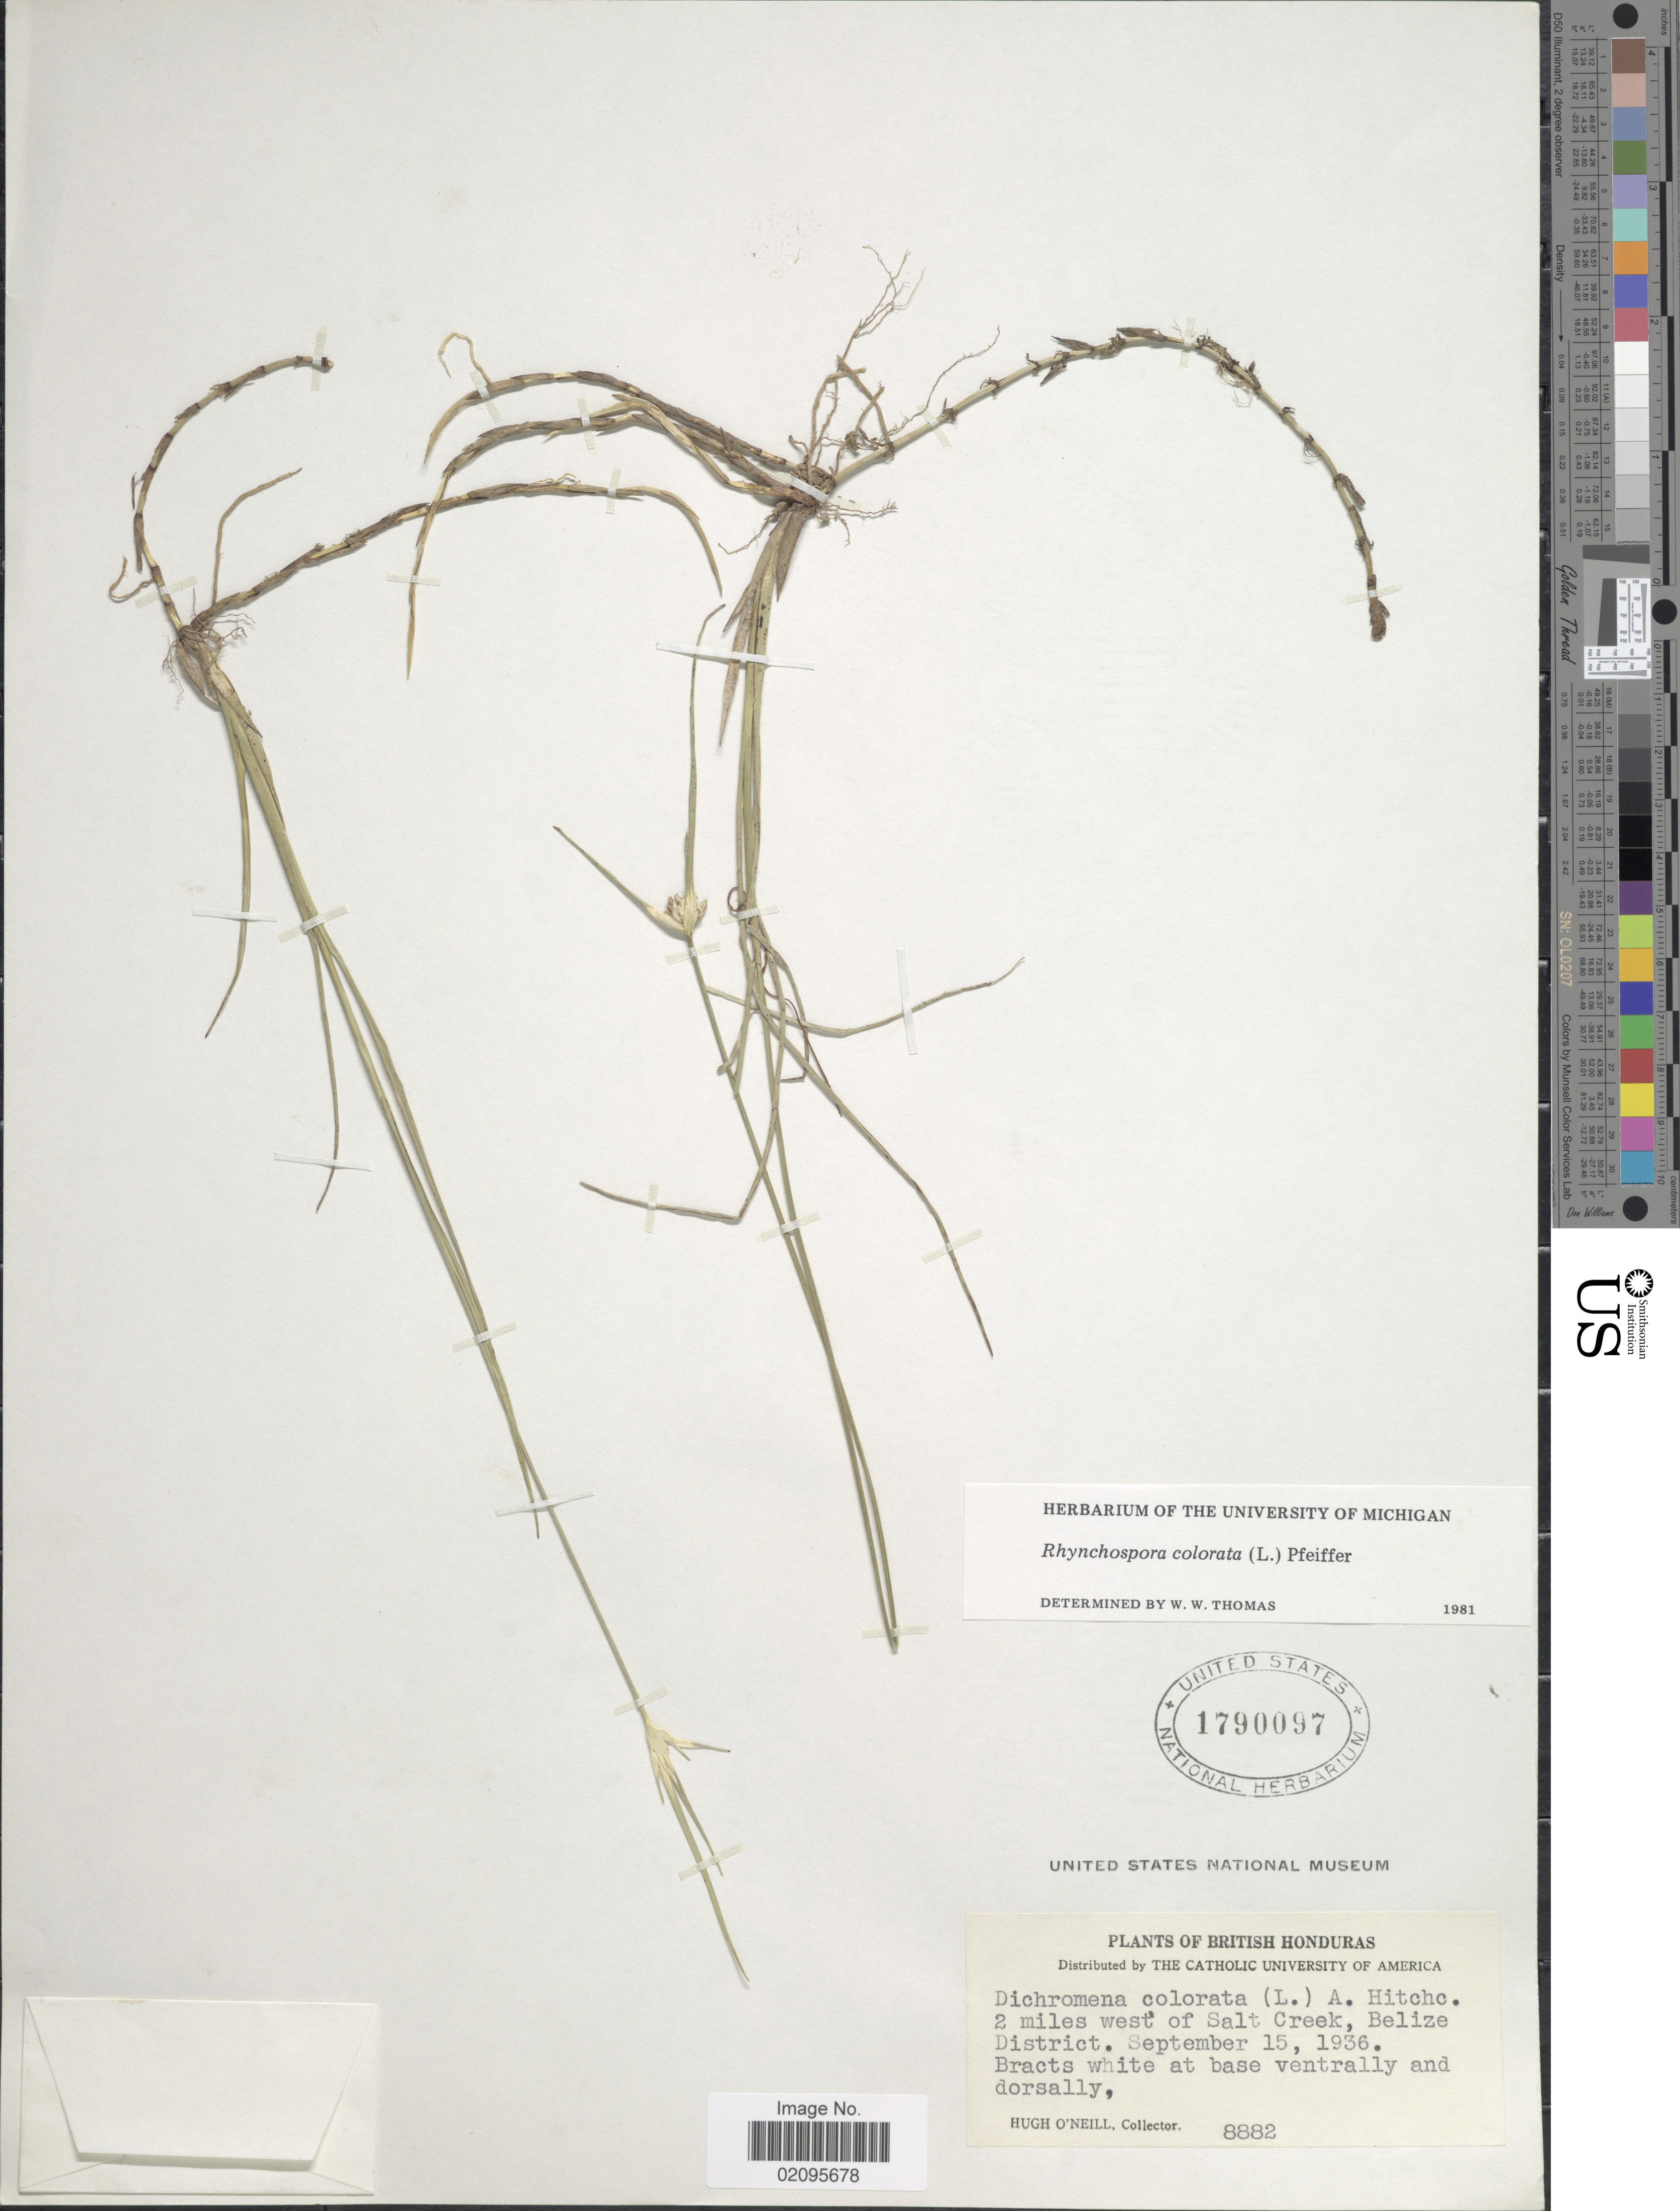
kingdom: Plantae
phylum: Tracheophyta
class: Liliopsida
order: Poales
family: Cyperaceae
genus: Rhynchospora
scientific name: Rhynchospora colorata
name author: (L.) H. Pfeiff.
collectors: H. O'Neill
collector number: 8882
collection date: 1936-09-15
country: Belize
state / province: Belize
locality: British Honduras, 2 miles west of Salt Creek, Belize District.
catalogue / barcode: US 1790097